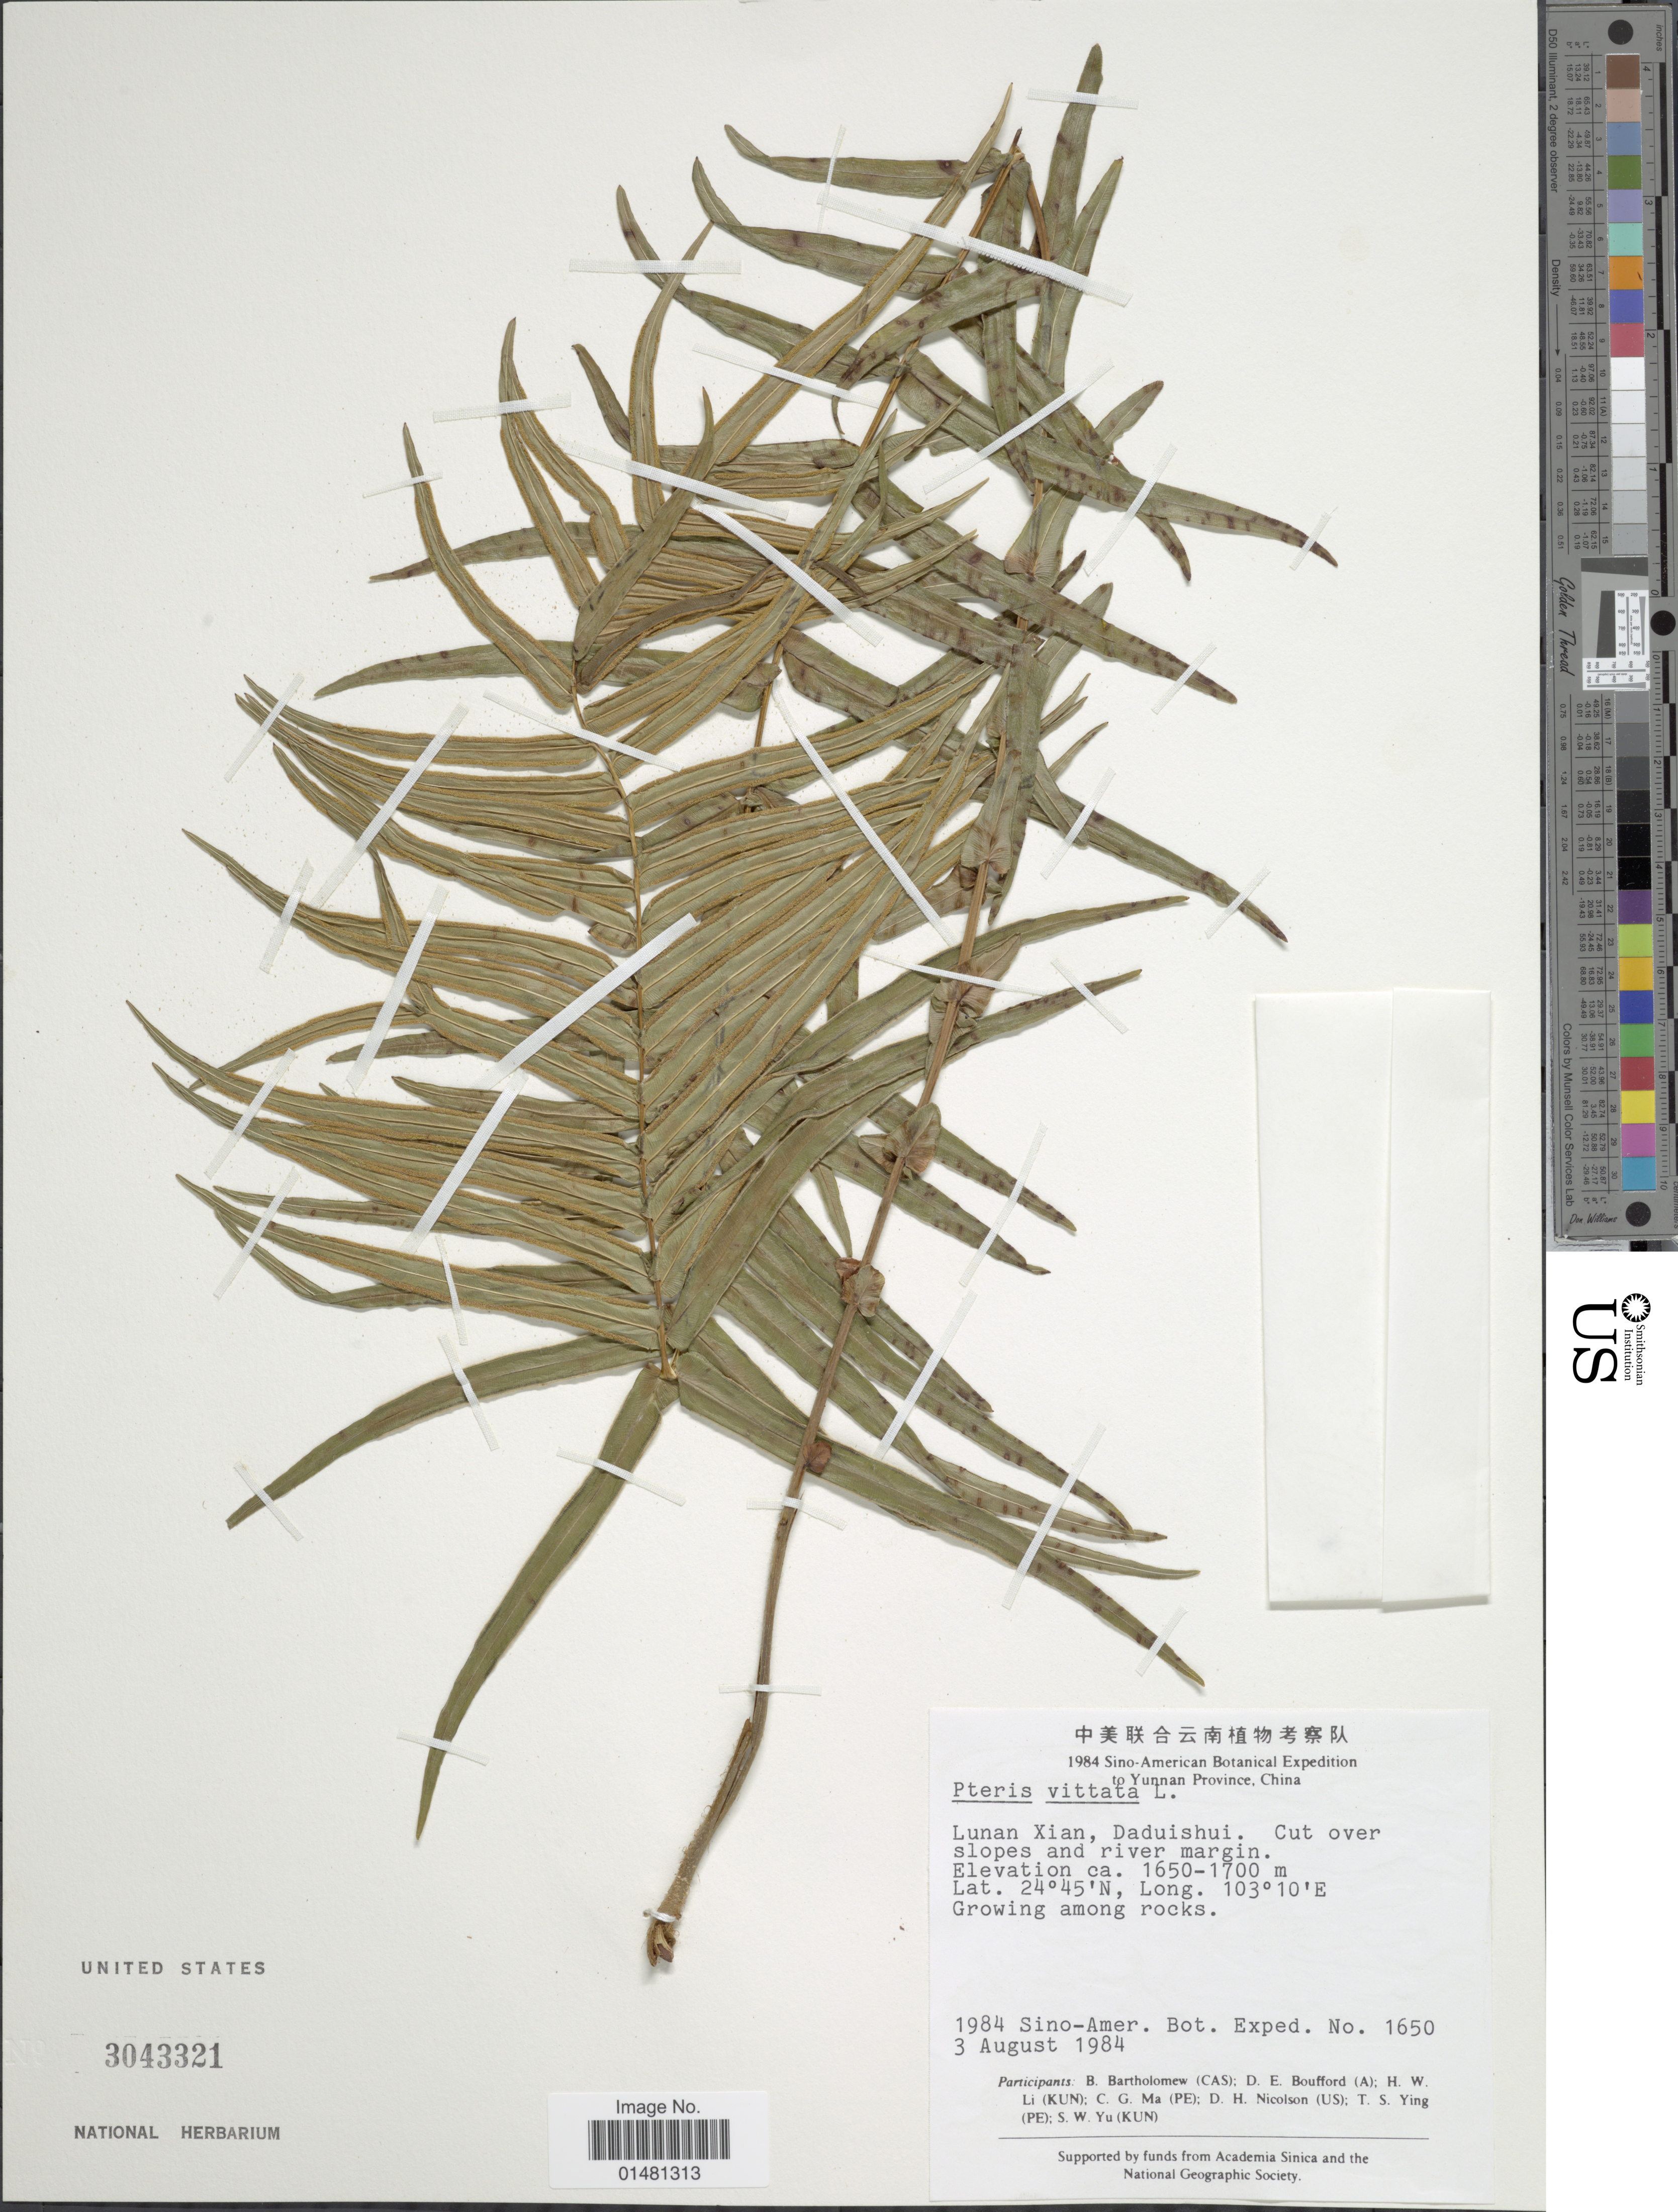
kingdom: Plantae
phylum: Tracheophyta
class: Polypodiopsida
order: Polypodiales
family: Pteridaceae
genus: Pteris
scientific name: Pteris vittata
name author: L.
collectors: Sino-Amer. Bot. Exped. 1984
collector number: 1650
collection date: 1984-08-03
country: China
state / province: Yunnan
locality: Lunnan Xian, Daduishui. cut over slopes and river margin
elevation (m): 1650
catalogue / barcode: US 3043321